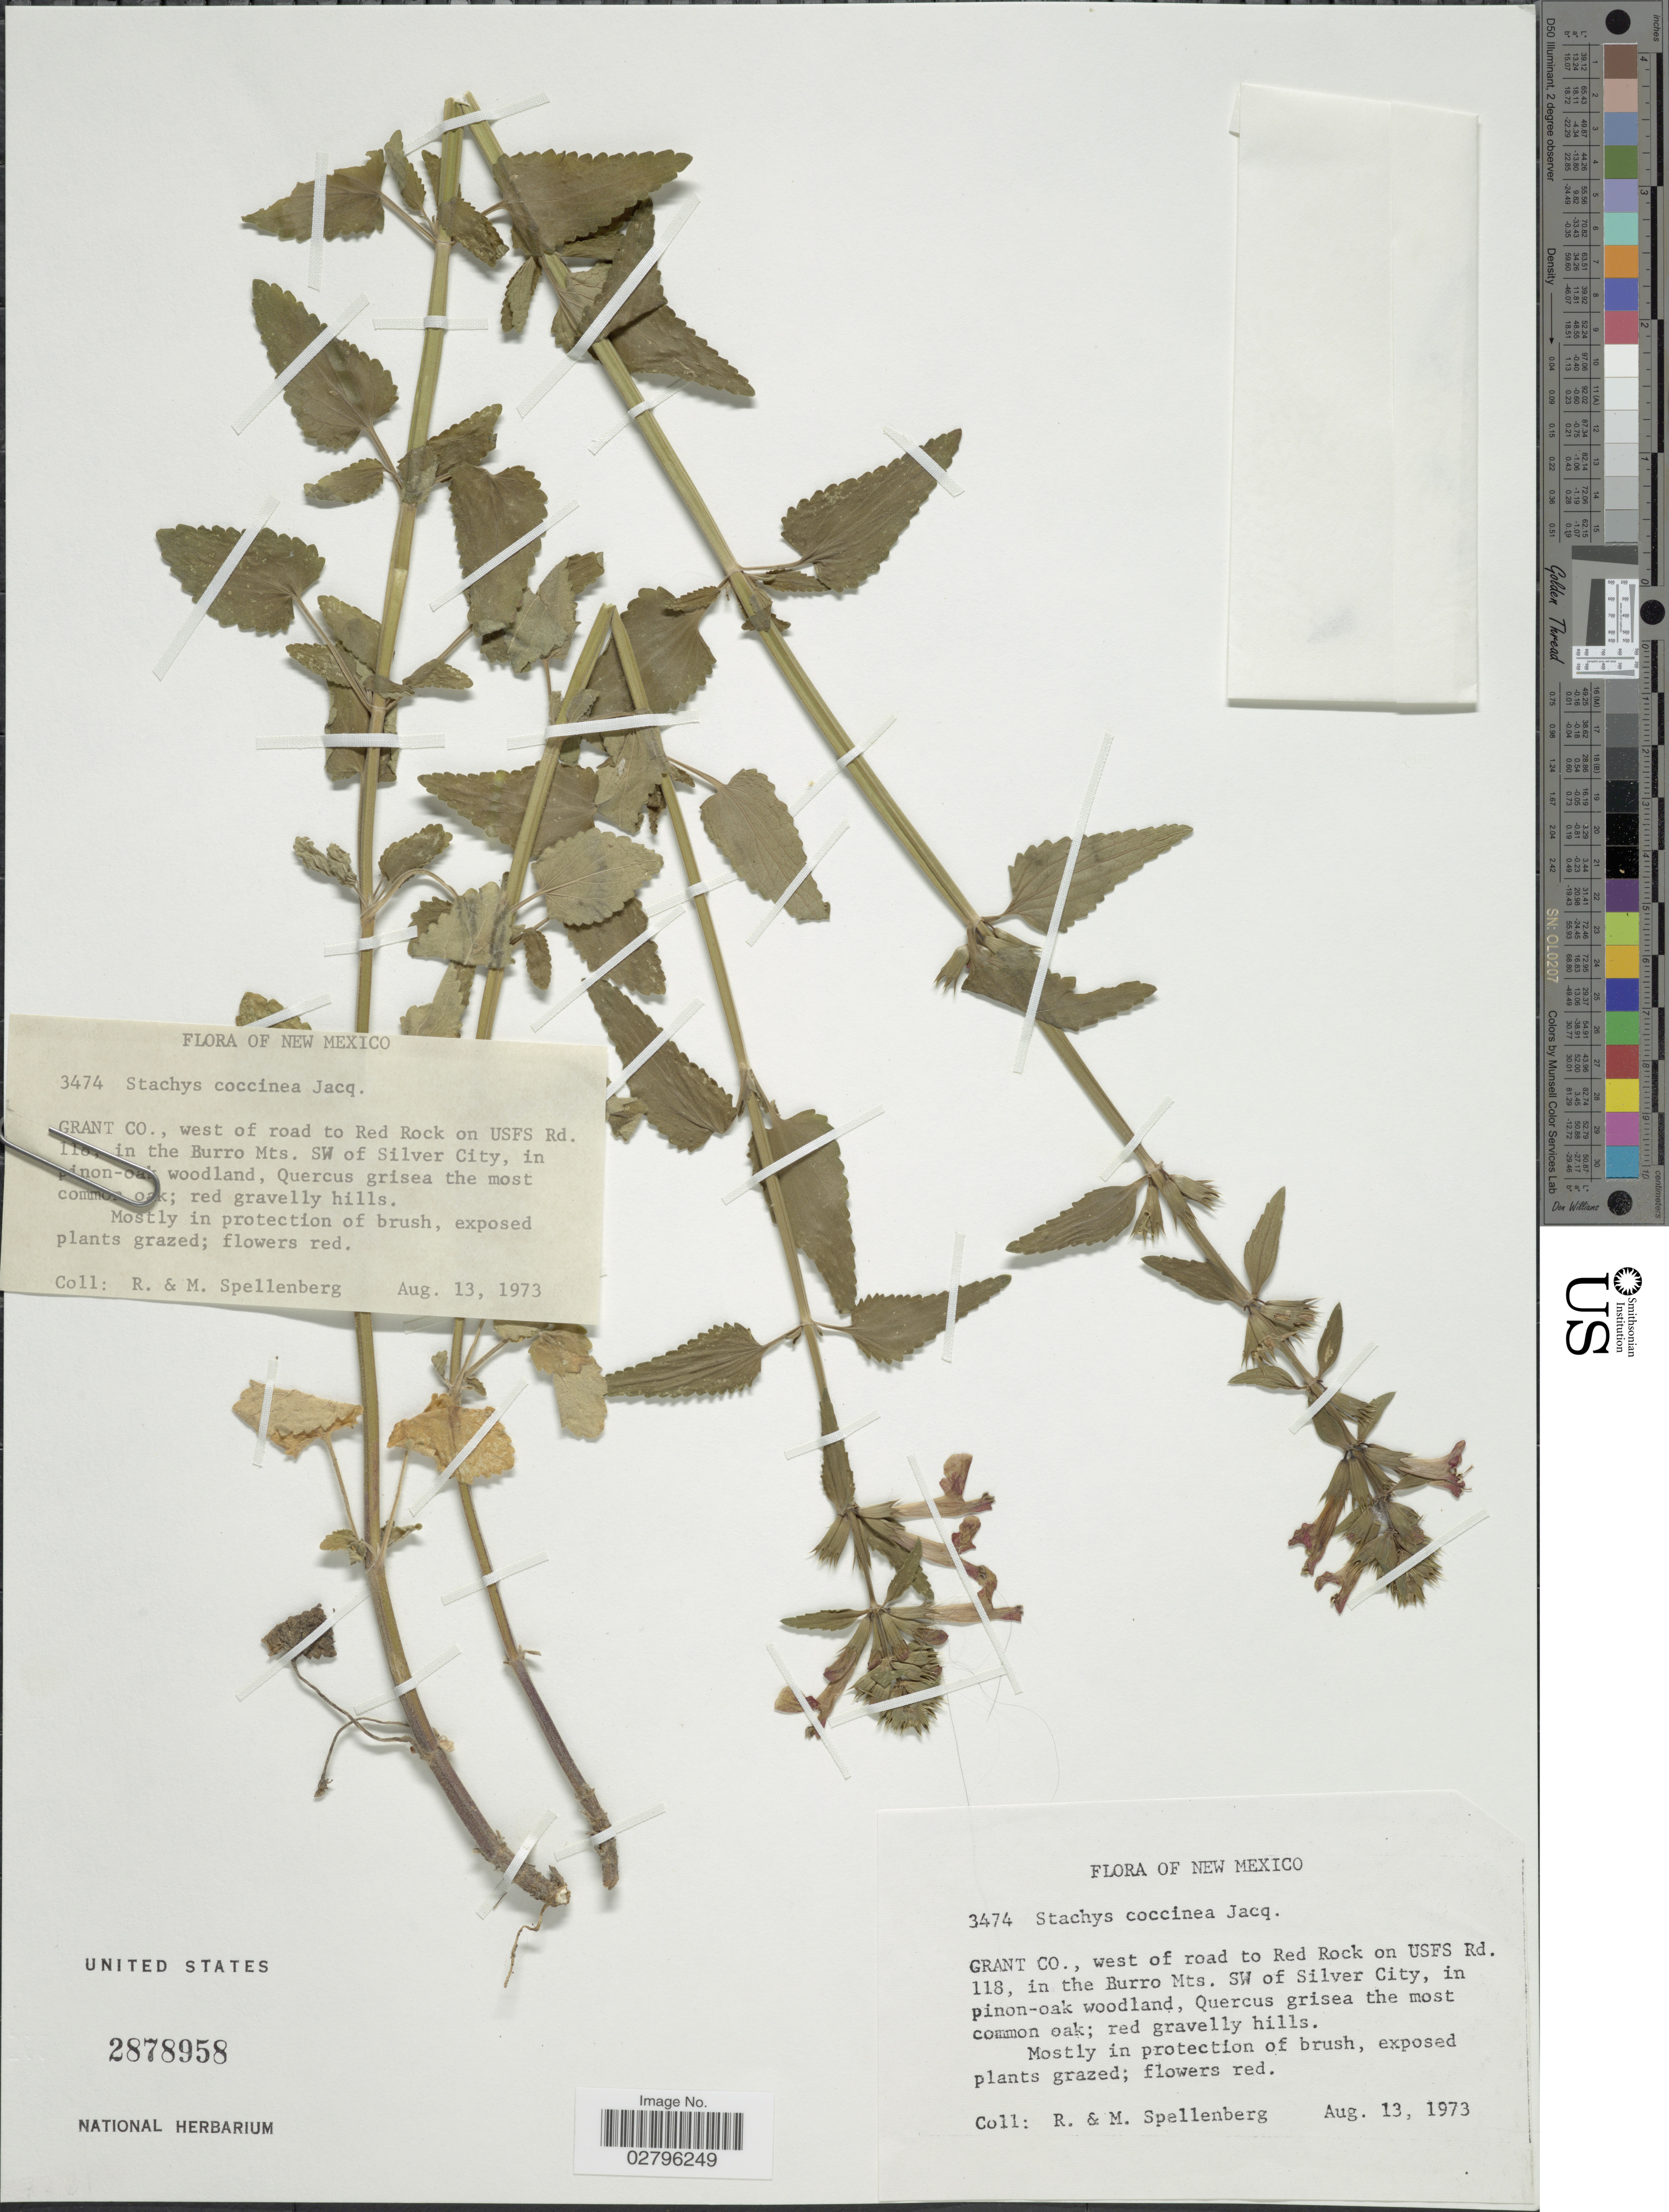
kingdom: Plantae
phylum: Tracheophyta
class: Magnoliopsida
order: Lamiales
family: Lamiaceae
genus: Stachys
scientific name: Stachys coccinea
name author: Ortega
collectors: R. Spellenberg & Spellenberg, M.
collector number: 3474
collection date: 1973-08-13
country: United States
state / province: New Mexico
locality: Grant Co., west of road to Red Rock on USFS Rd. 118, in the Burro Mts. SW of Silver City, in pinon-oak woodland.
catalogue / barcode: US 2878958